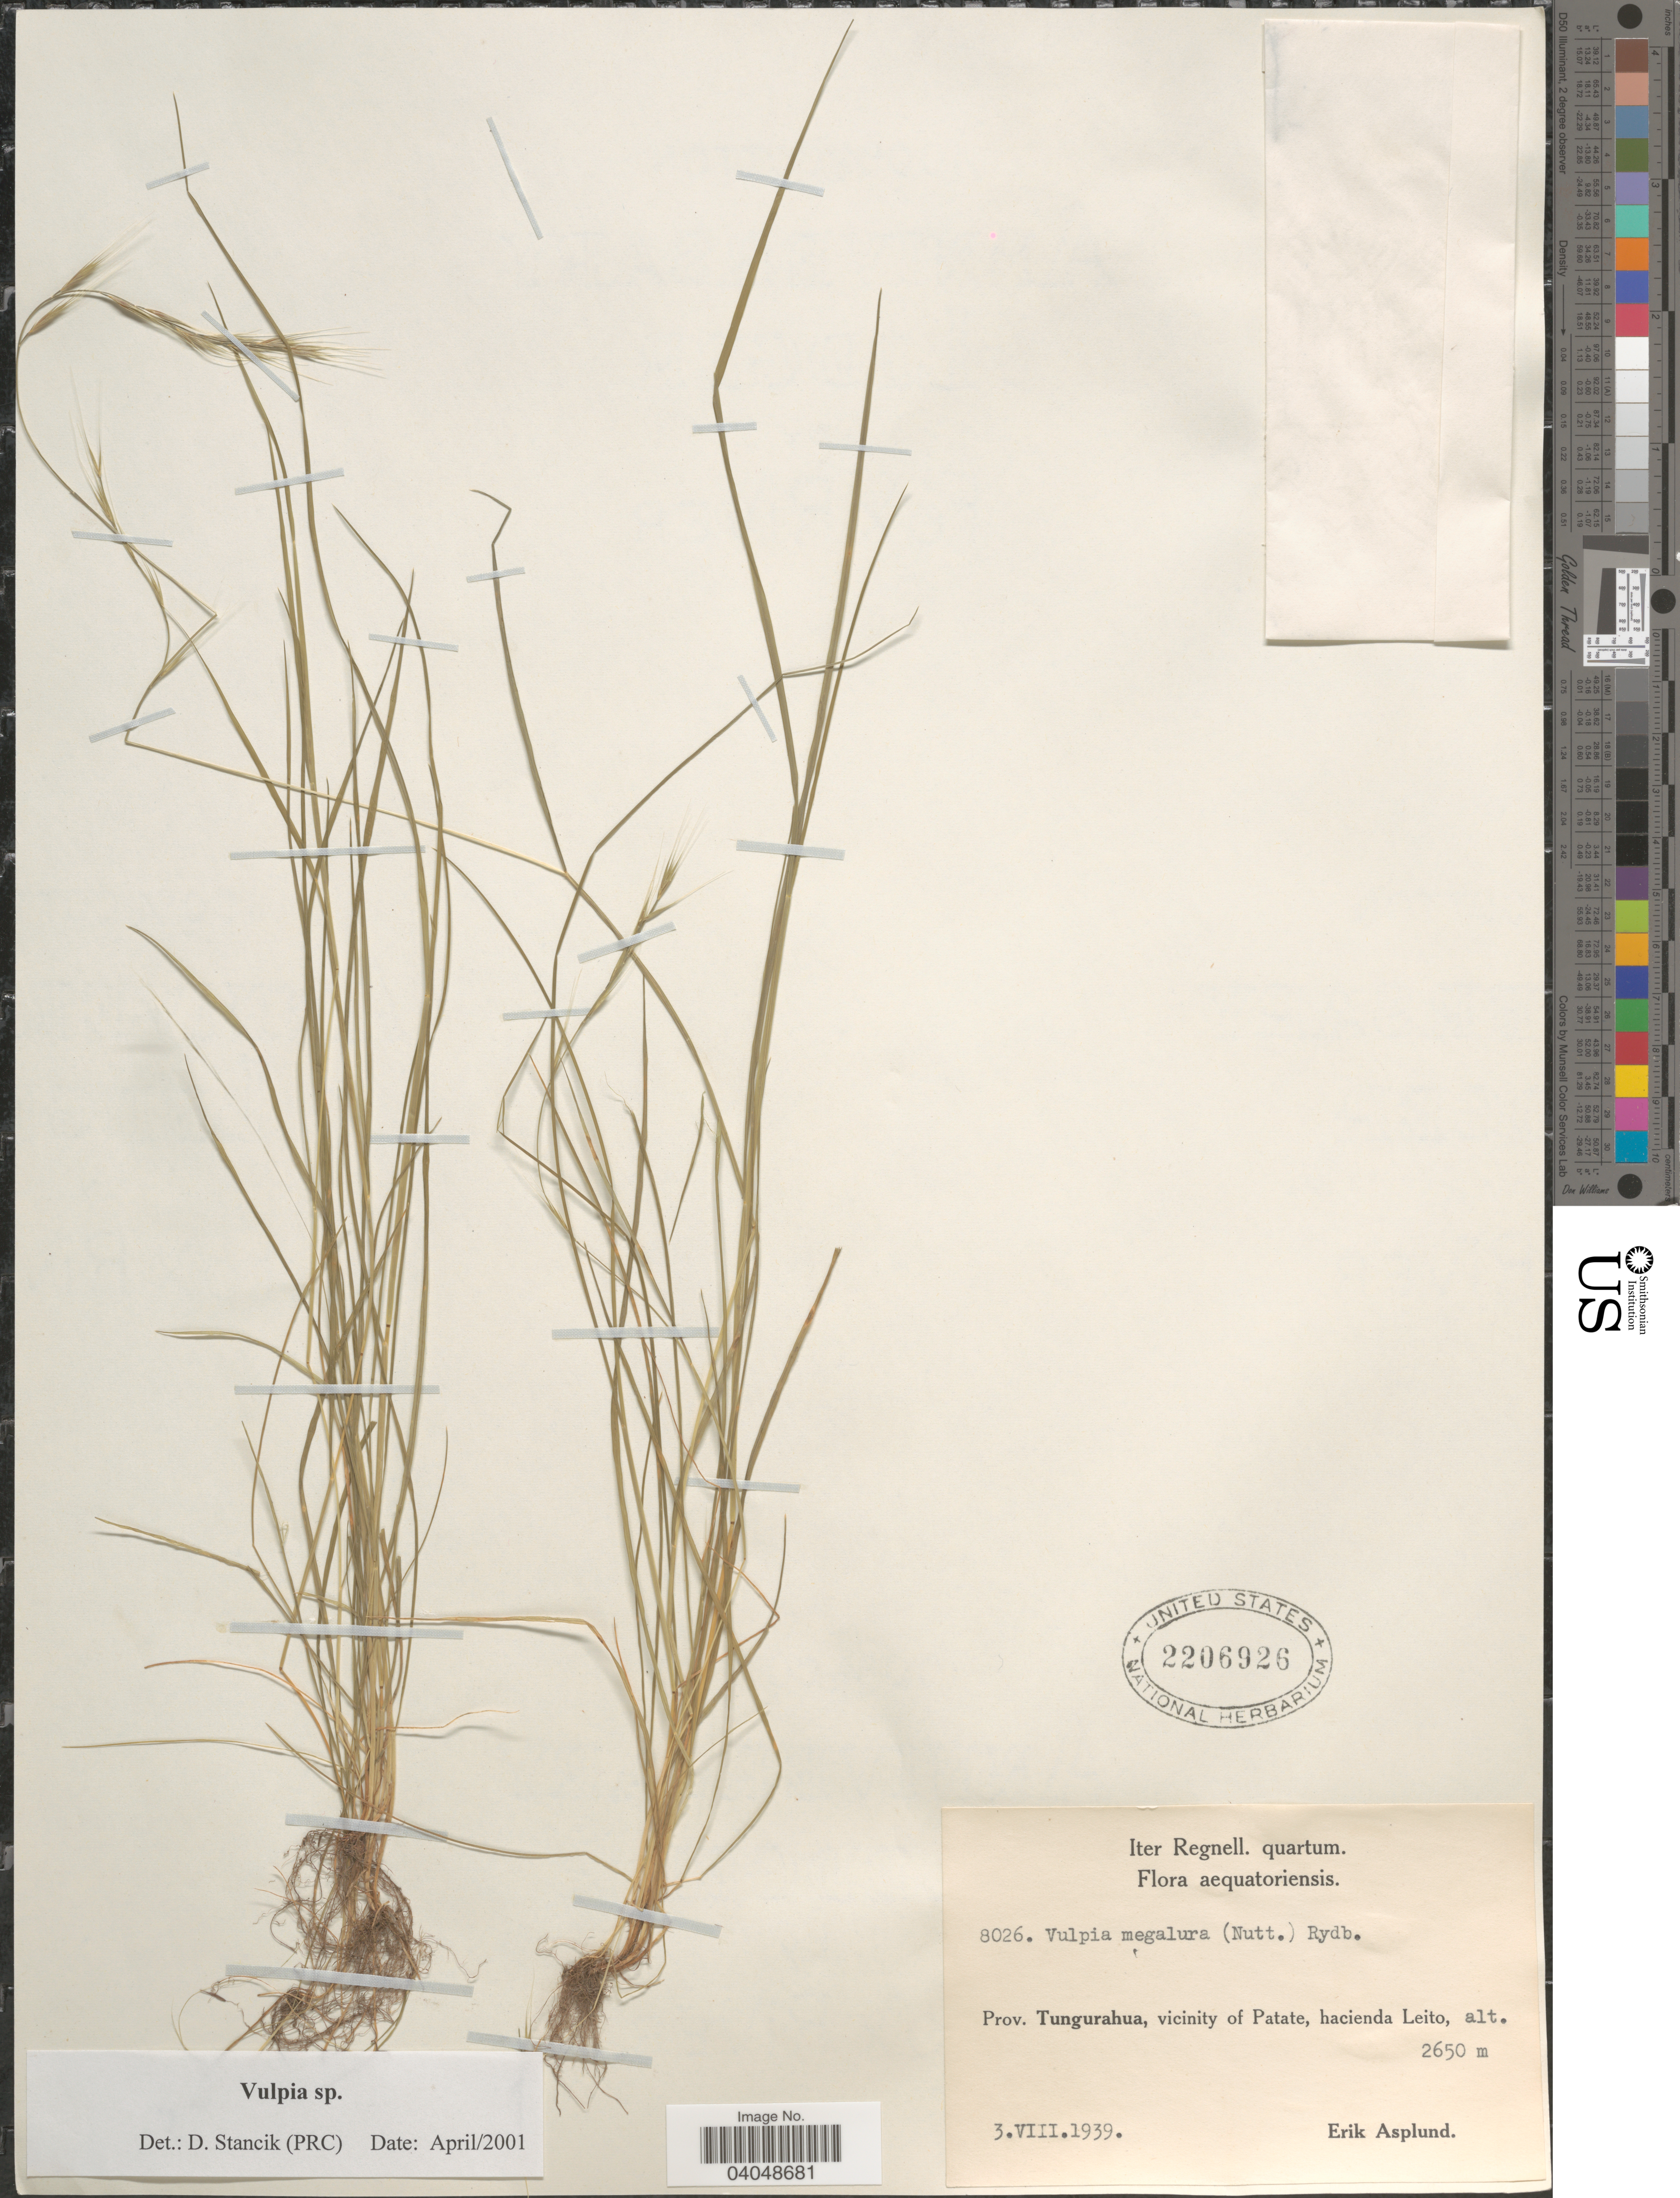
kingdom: Plantae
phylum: Tracheophyta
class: Liliopsida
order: Poales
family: Poaceae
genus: Festuca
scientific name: Festuca sp.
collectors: E. Asplund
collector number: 8026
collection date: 1939-08-03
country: Ecuador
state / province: Tungurahua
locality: Vicinity of Patate, hacienda Leito.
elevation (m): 2650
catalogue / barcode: US 2206926